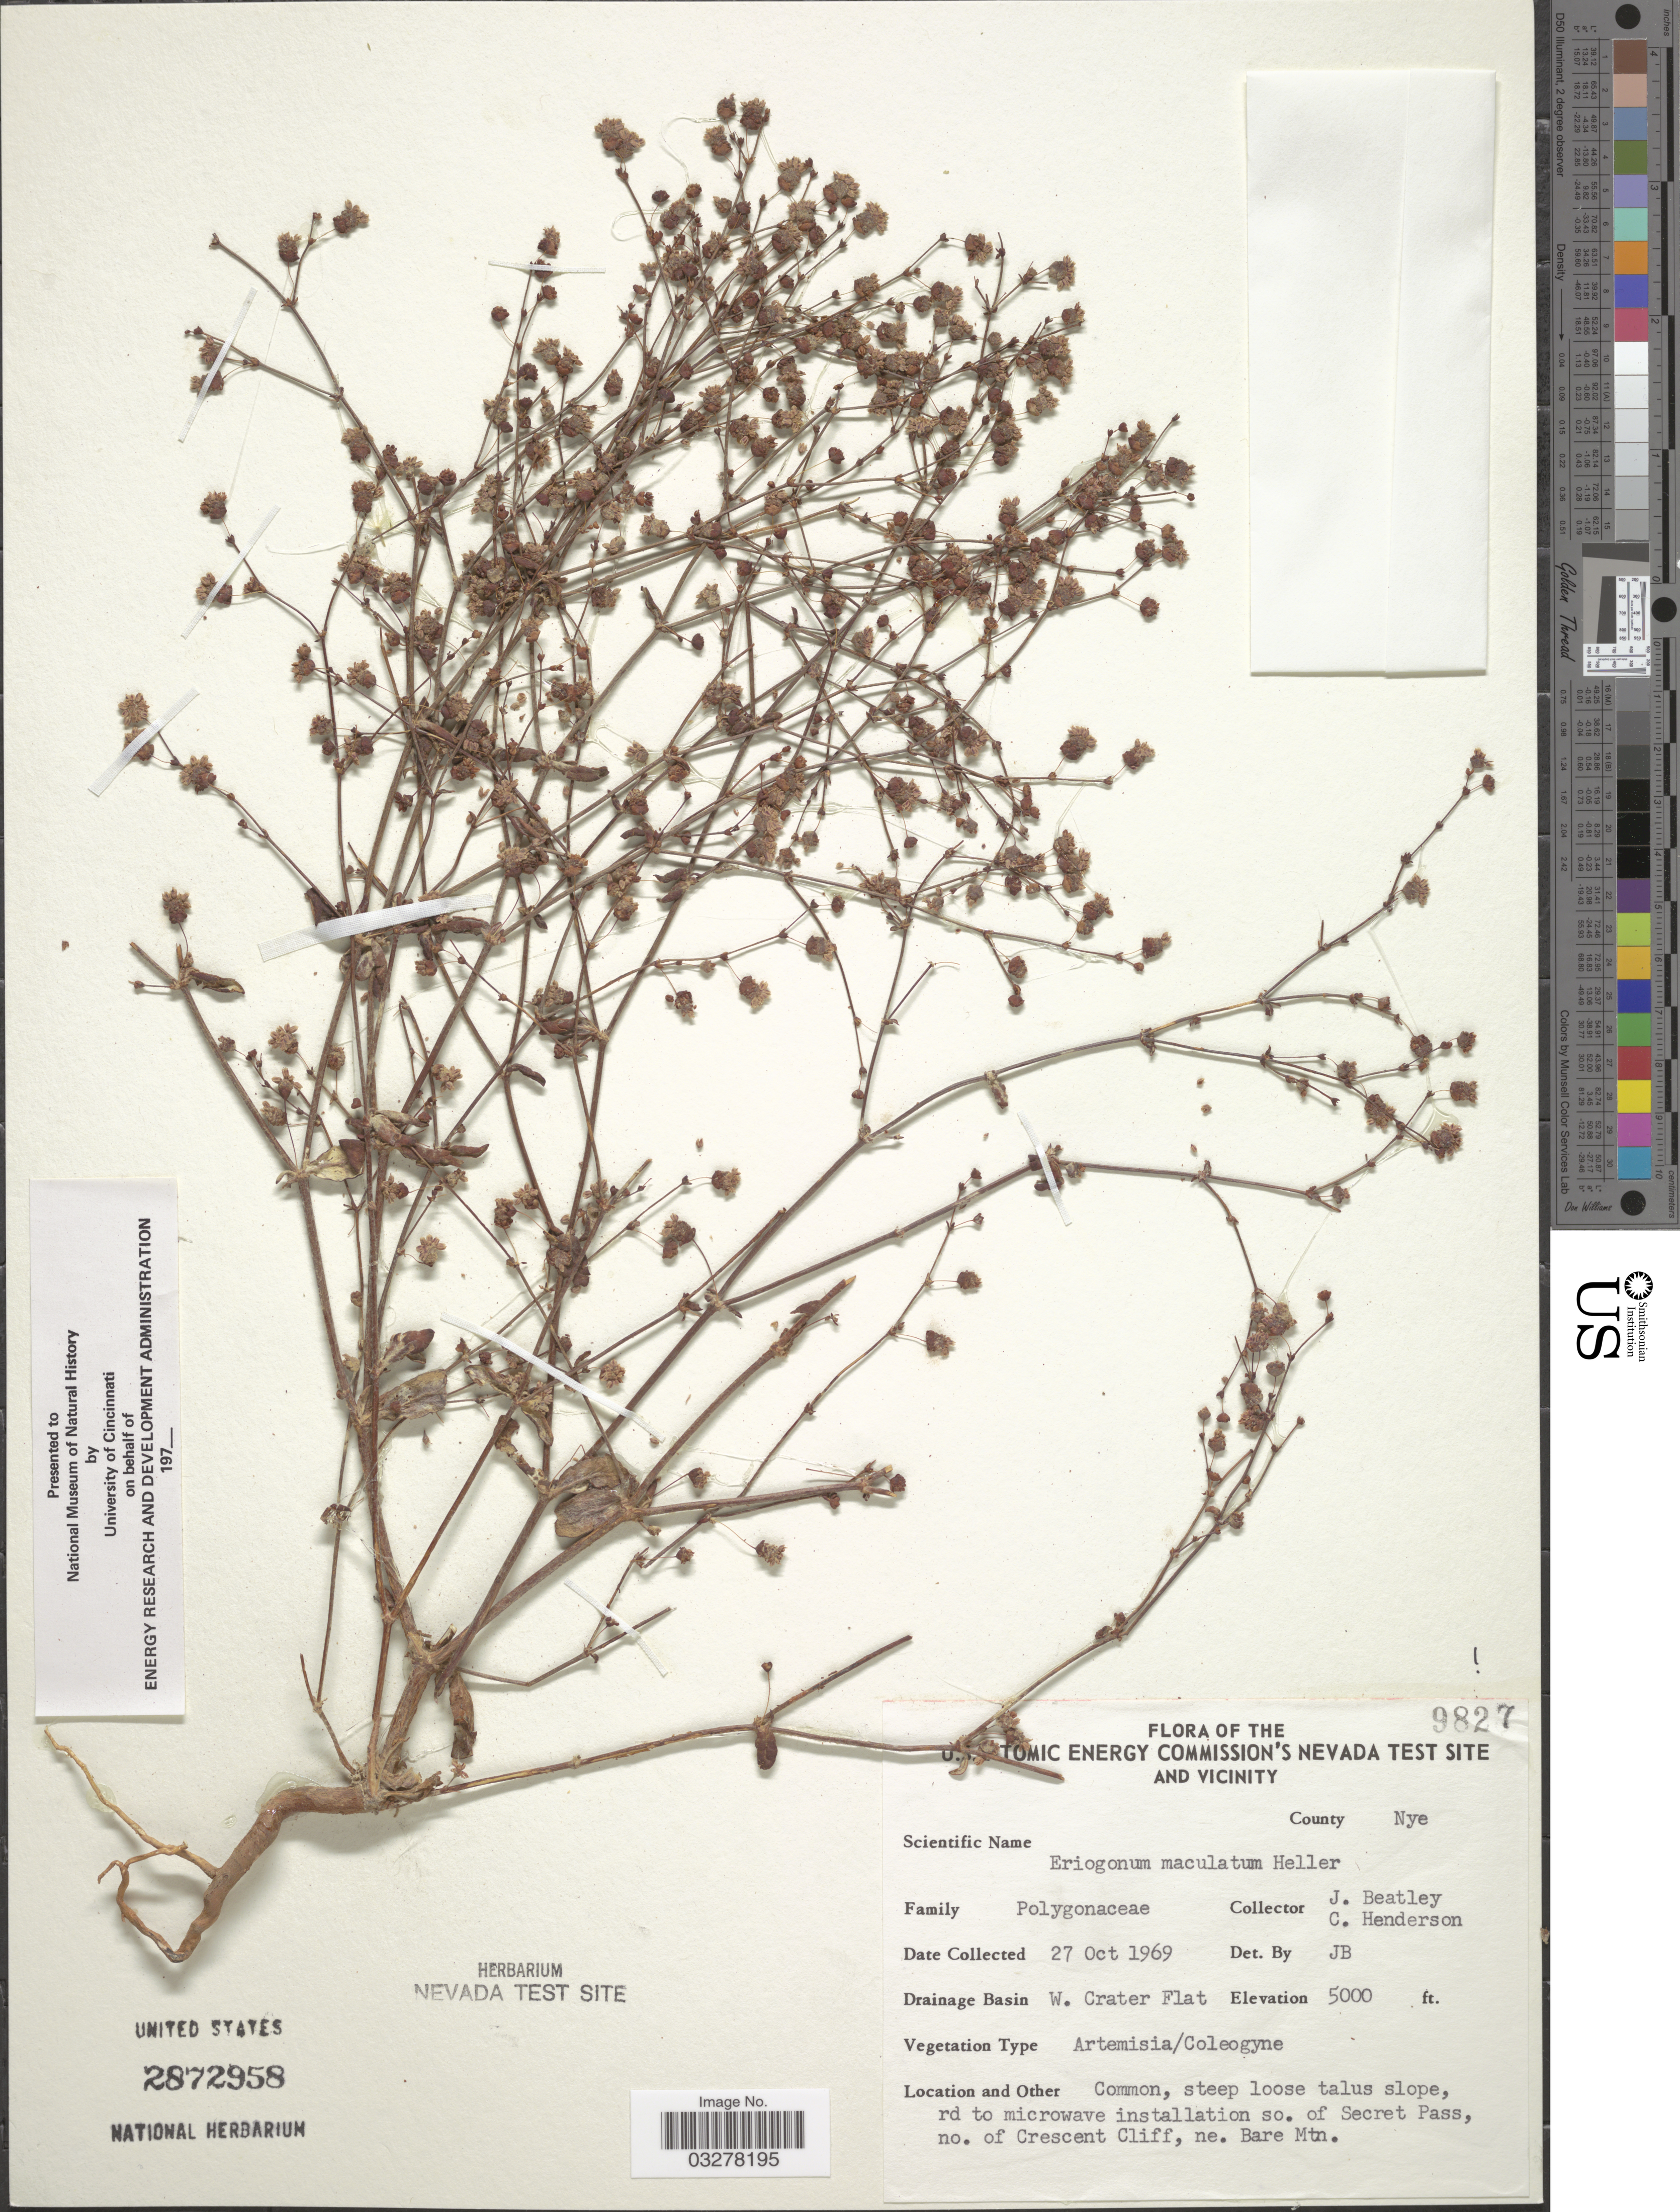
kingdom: Plantae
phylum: Tracheophyta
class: Magnoliopsida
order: Caryophyllales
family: Polygonaceae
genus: Eriogonum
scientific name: Eriogonum maculatum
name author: A. Heller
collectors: J. C. Beatley & C. Henderson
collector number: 9827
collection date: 1969-10-27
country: United States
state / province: Nevada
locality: The U.S. Atomic Energy Commission's Nevada Test Site and Vicinity. County Nye. Drainage Basin W. Crater Flat. Rd to microwave installation so. of Secret Pass, no. of Crescent Cliff, ne. Bare Mtn.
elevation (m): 1524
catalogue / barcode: US 2872958